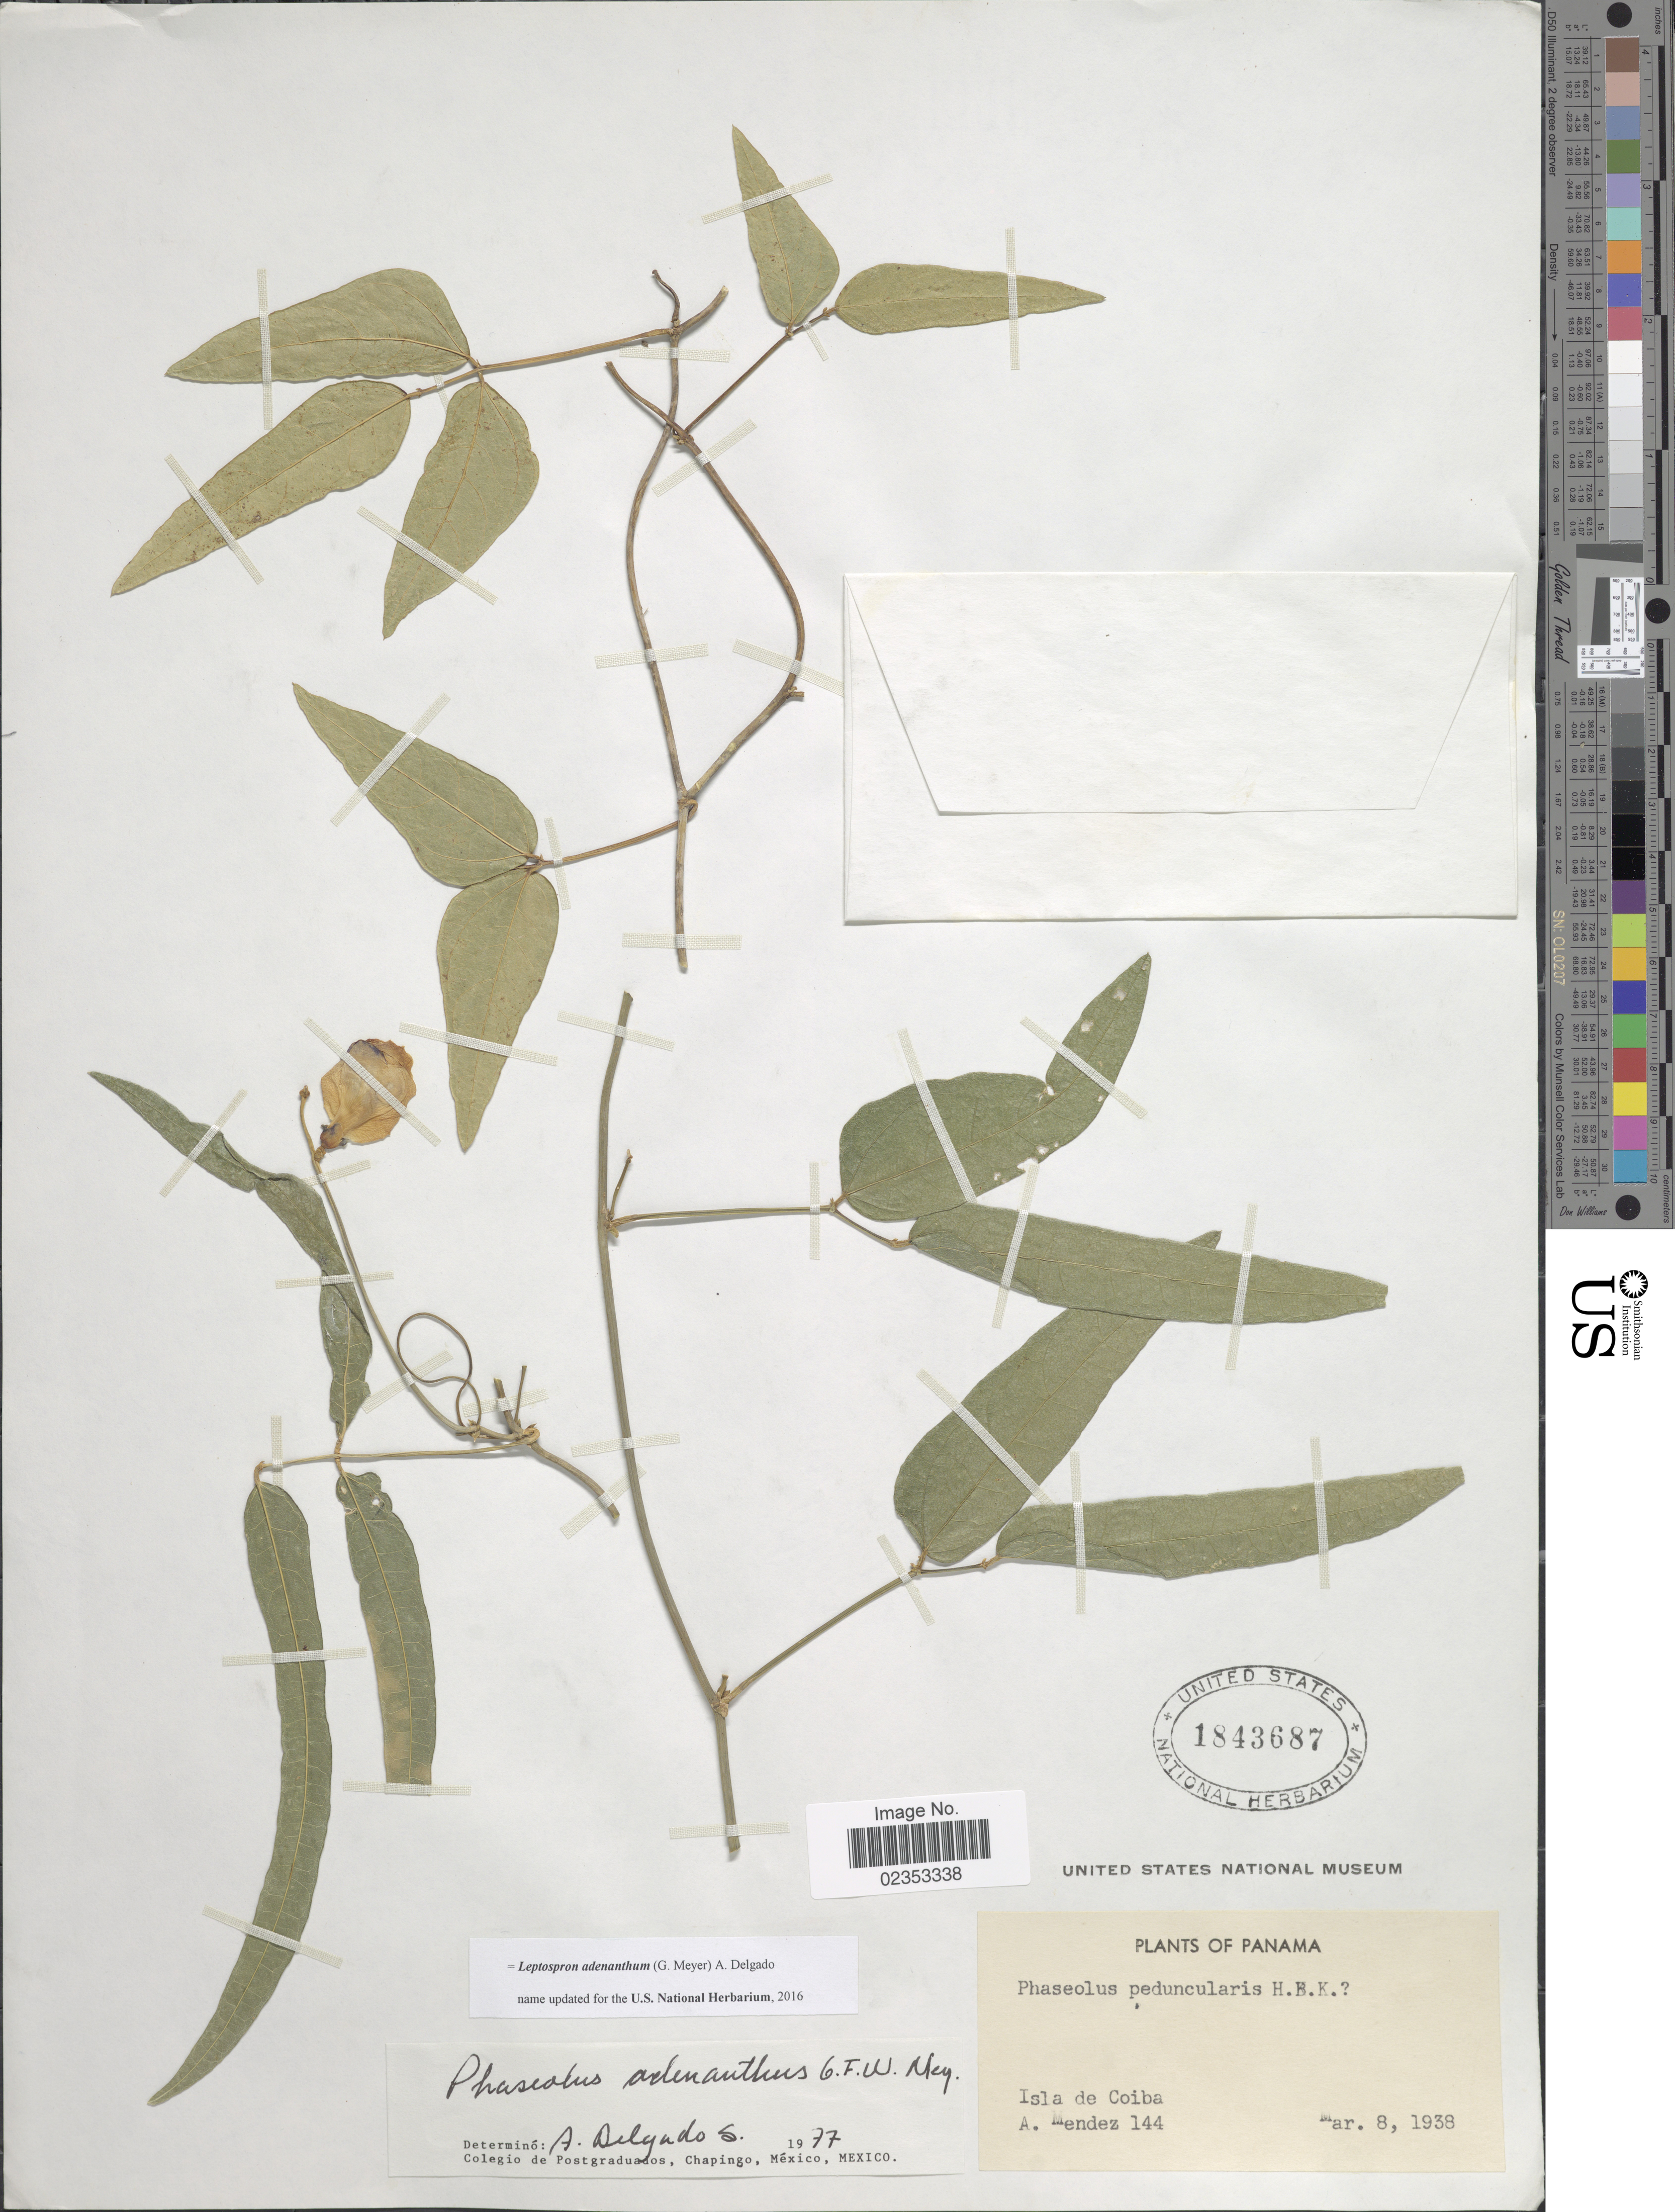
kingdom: Plantae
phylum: Tracheophyta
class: Magnoliopsida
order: Fabales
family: Fabaceae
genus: Leptospron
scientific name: Leptospron adenanthum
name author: (G. Mey.) A. Delgado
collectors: A. Mendez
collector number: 144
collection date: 1938-03-08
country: Panama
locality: Isla de Coiba.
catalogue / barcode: US 1843687